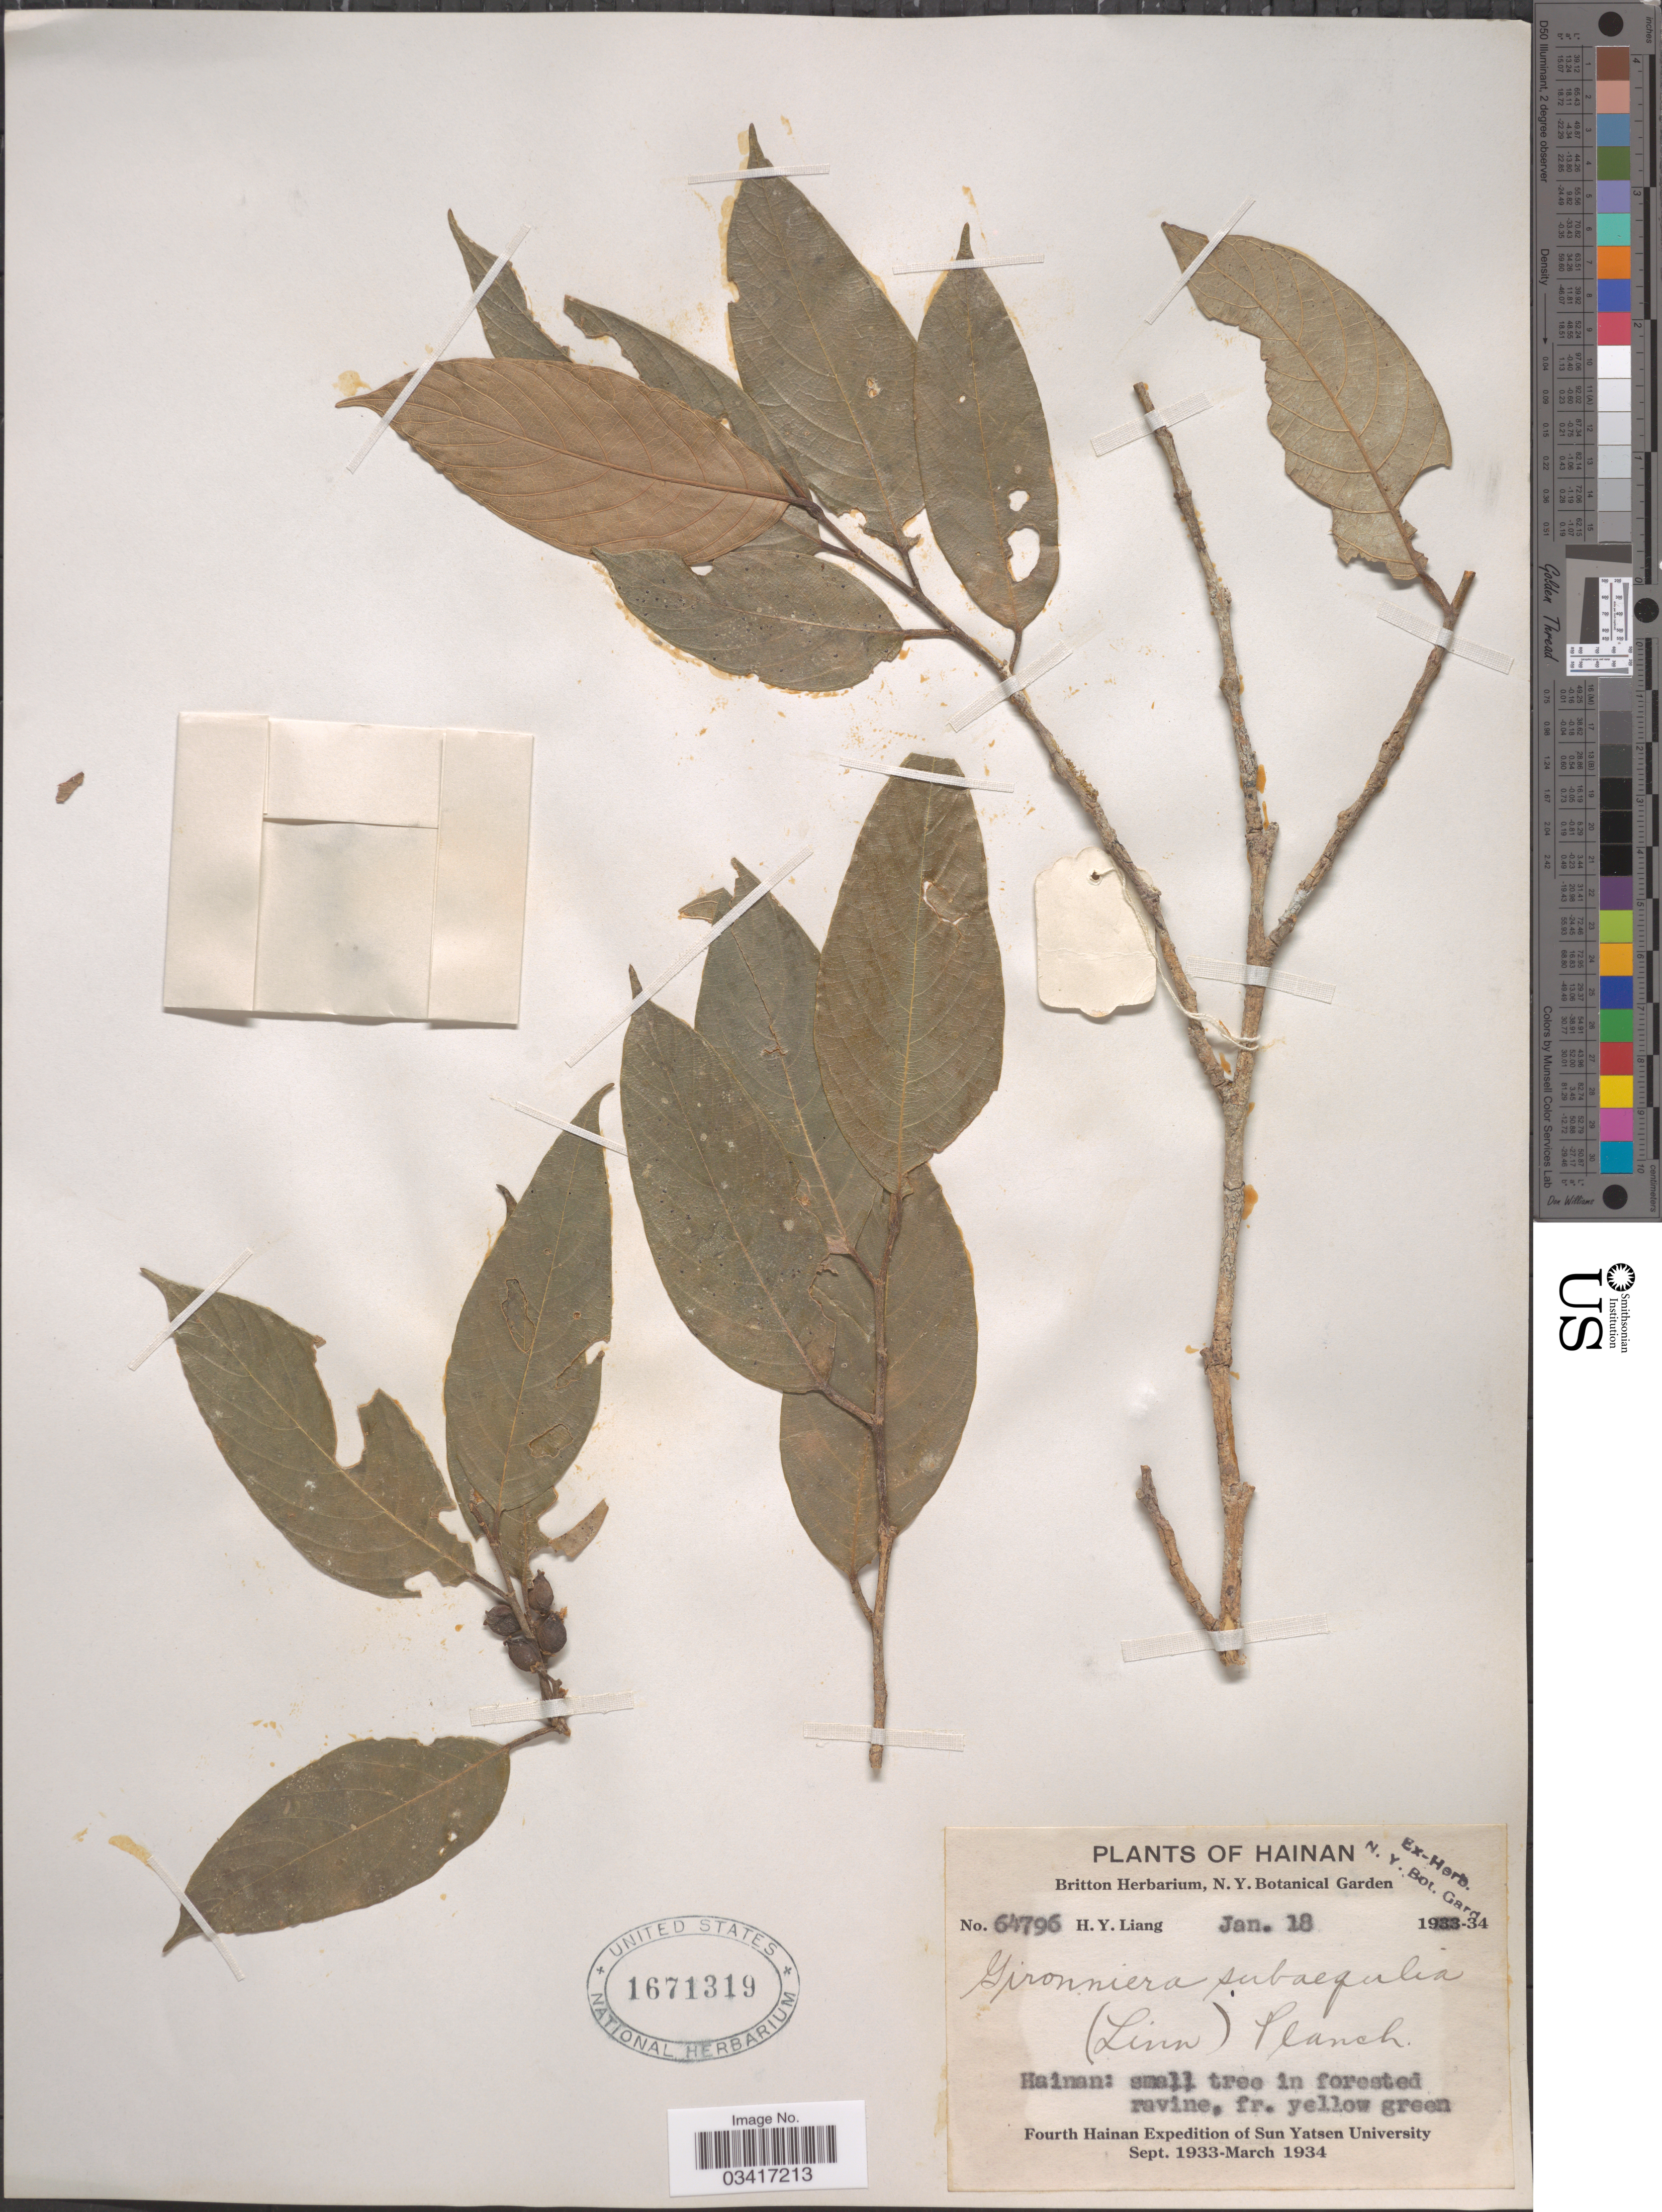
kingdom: Plantae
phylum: Tracheophyta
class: Magnoliopsida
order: Rosales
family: Cannabaceae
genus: Gironniera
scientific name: Gironniera subaequalis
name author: Planch.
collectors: H. Y. Liang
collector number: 64796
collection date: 1934-01-18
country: China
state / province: Hainan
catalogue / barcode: US 1671319